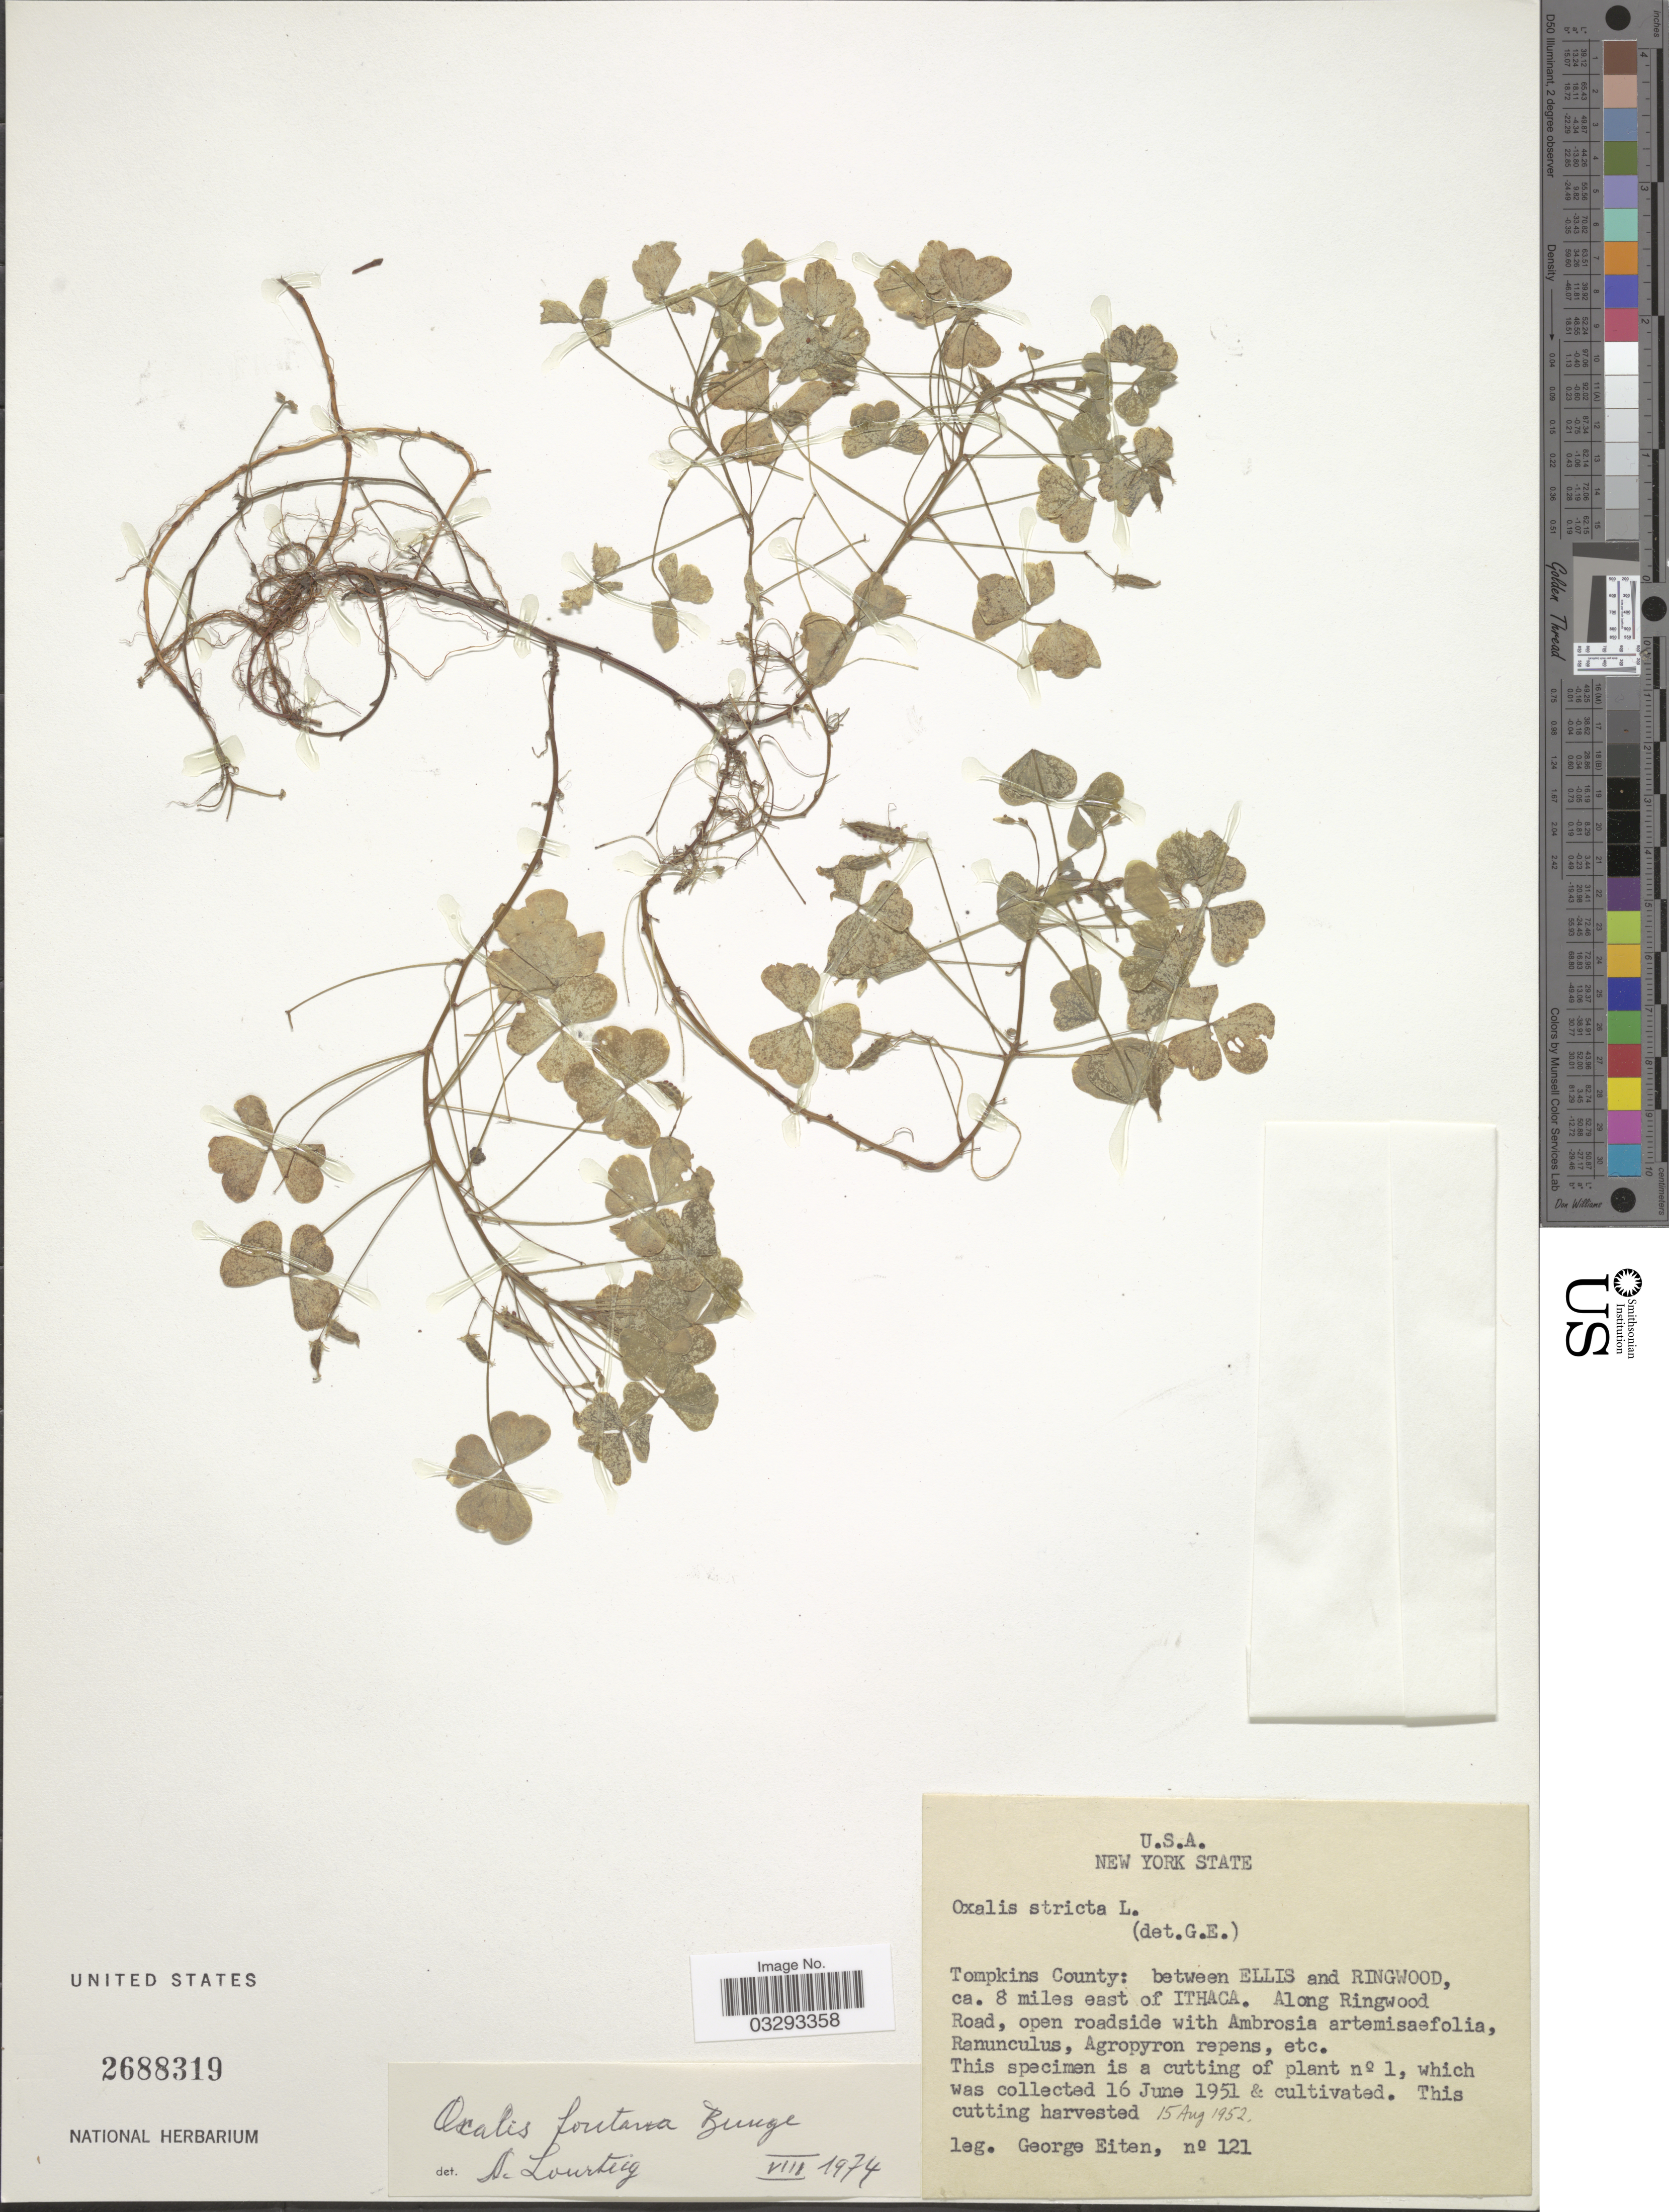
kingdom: Plantae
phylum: Tracheophyta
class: Magnoliopsida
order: Oxalidales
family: Oxalidaceae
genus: Oxalis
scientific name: Oxalis fontana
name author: Bunge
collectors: G. Eiten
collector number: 121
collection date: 1952-08-15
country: United States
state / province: New York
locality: Tompkins County: between Ellis and Ringwood, ca. 8 miles east of Ithaca. Along Ringwood Road.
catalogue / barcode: US 2688319